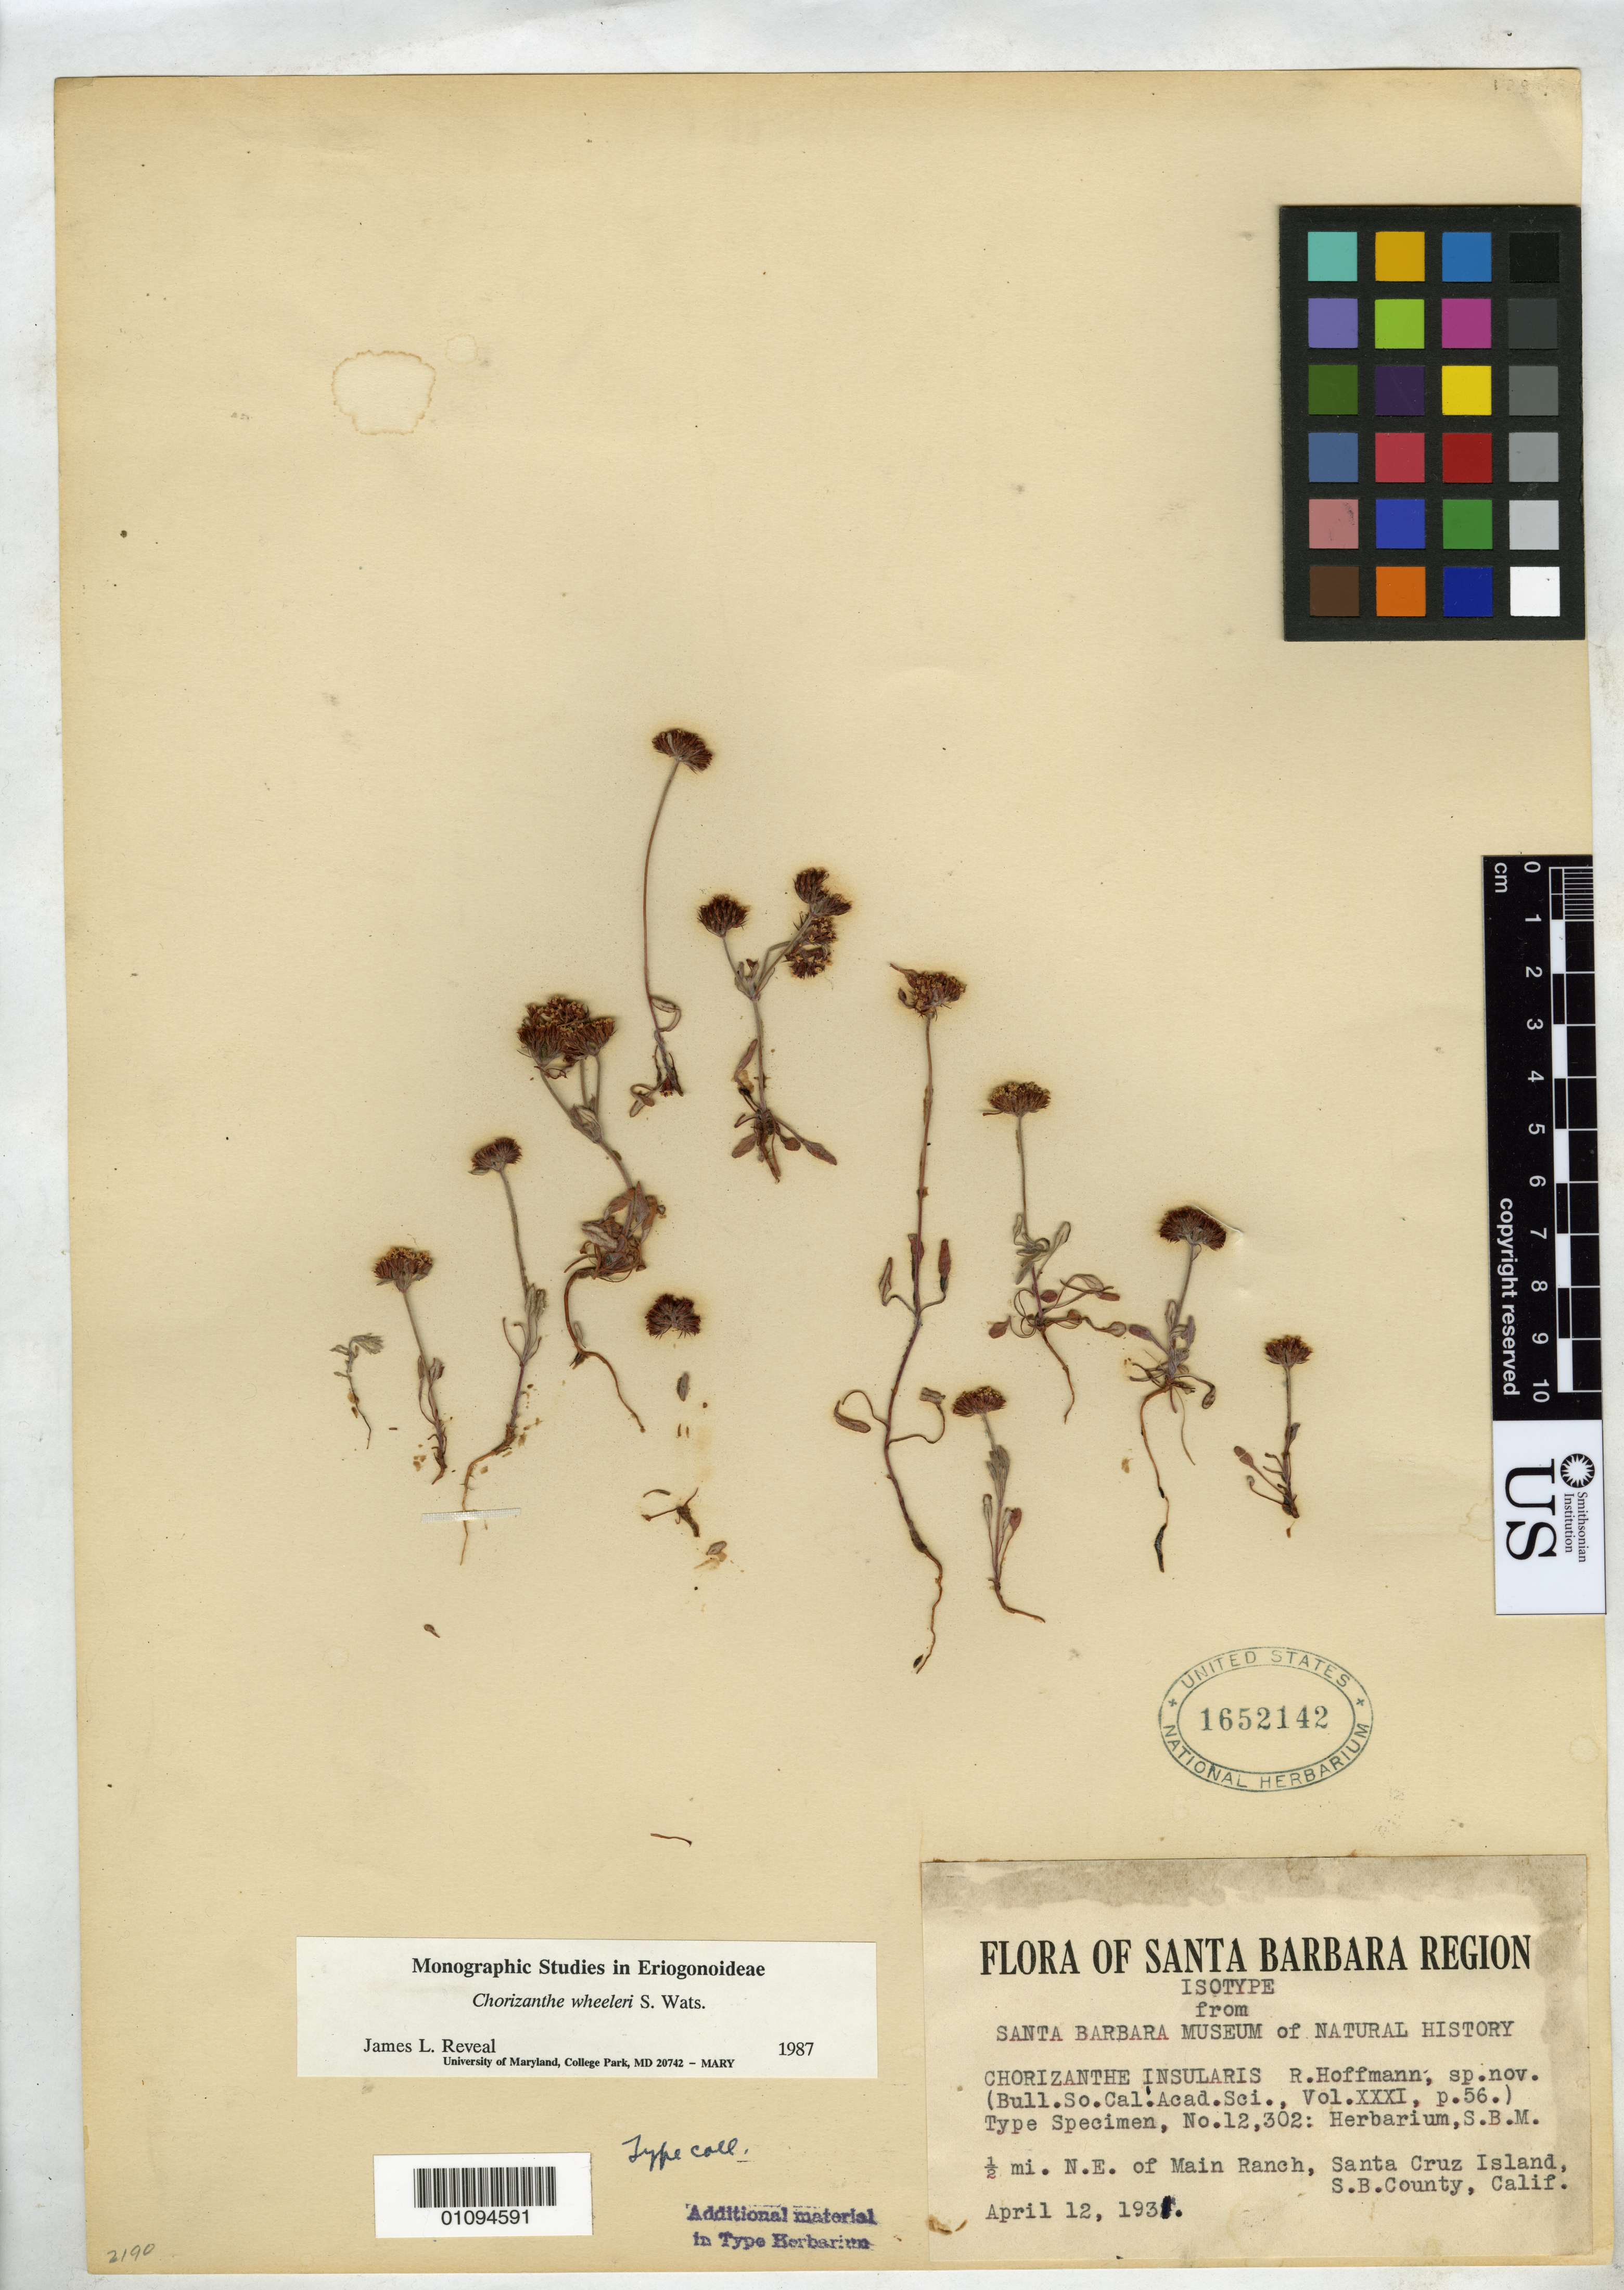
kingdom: Plantae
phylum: Tracheophyta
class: Magnoliopsida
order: Caryophyllales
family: Polygonaceae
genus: Chorizanthe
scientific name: Chorizanthe insularis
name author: Ralph Hoffm.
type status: Isotype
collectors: R. Hoffmann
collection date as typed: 12 Apr 1931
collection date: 1931-04-12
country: United States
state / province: California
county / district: Santa Barbara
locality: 1/2 mi. N.E. of Main Ranch, Santa Cruz Island.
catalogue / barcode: US 1652142